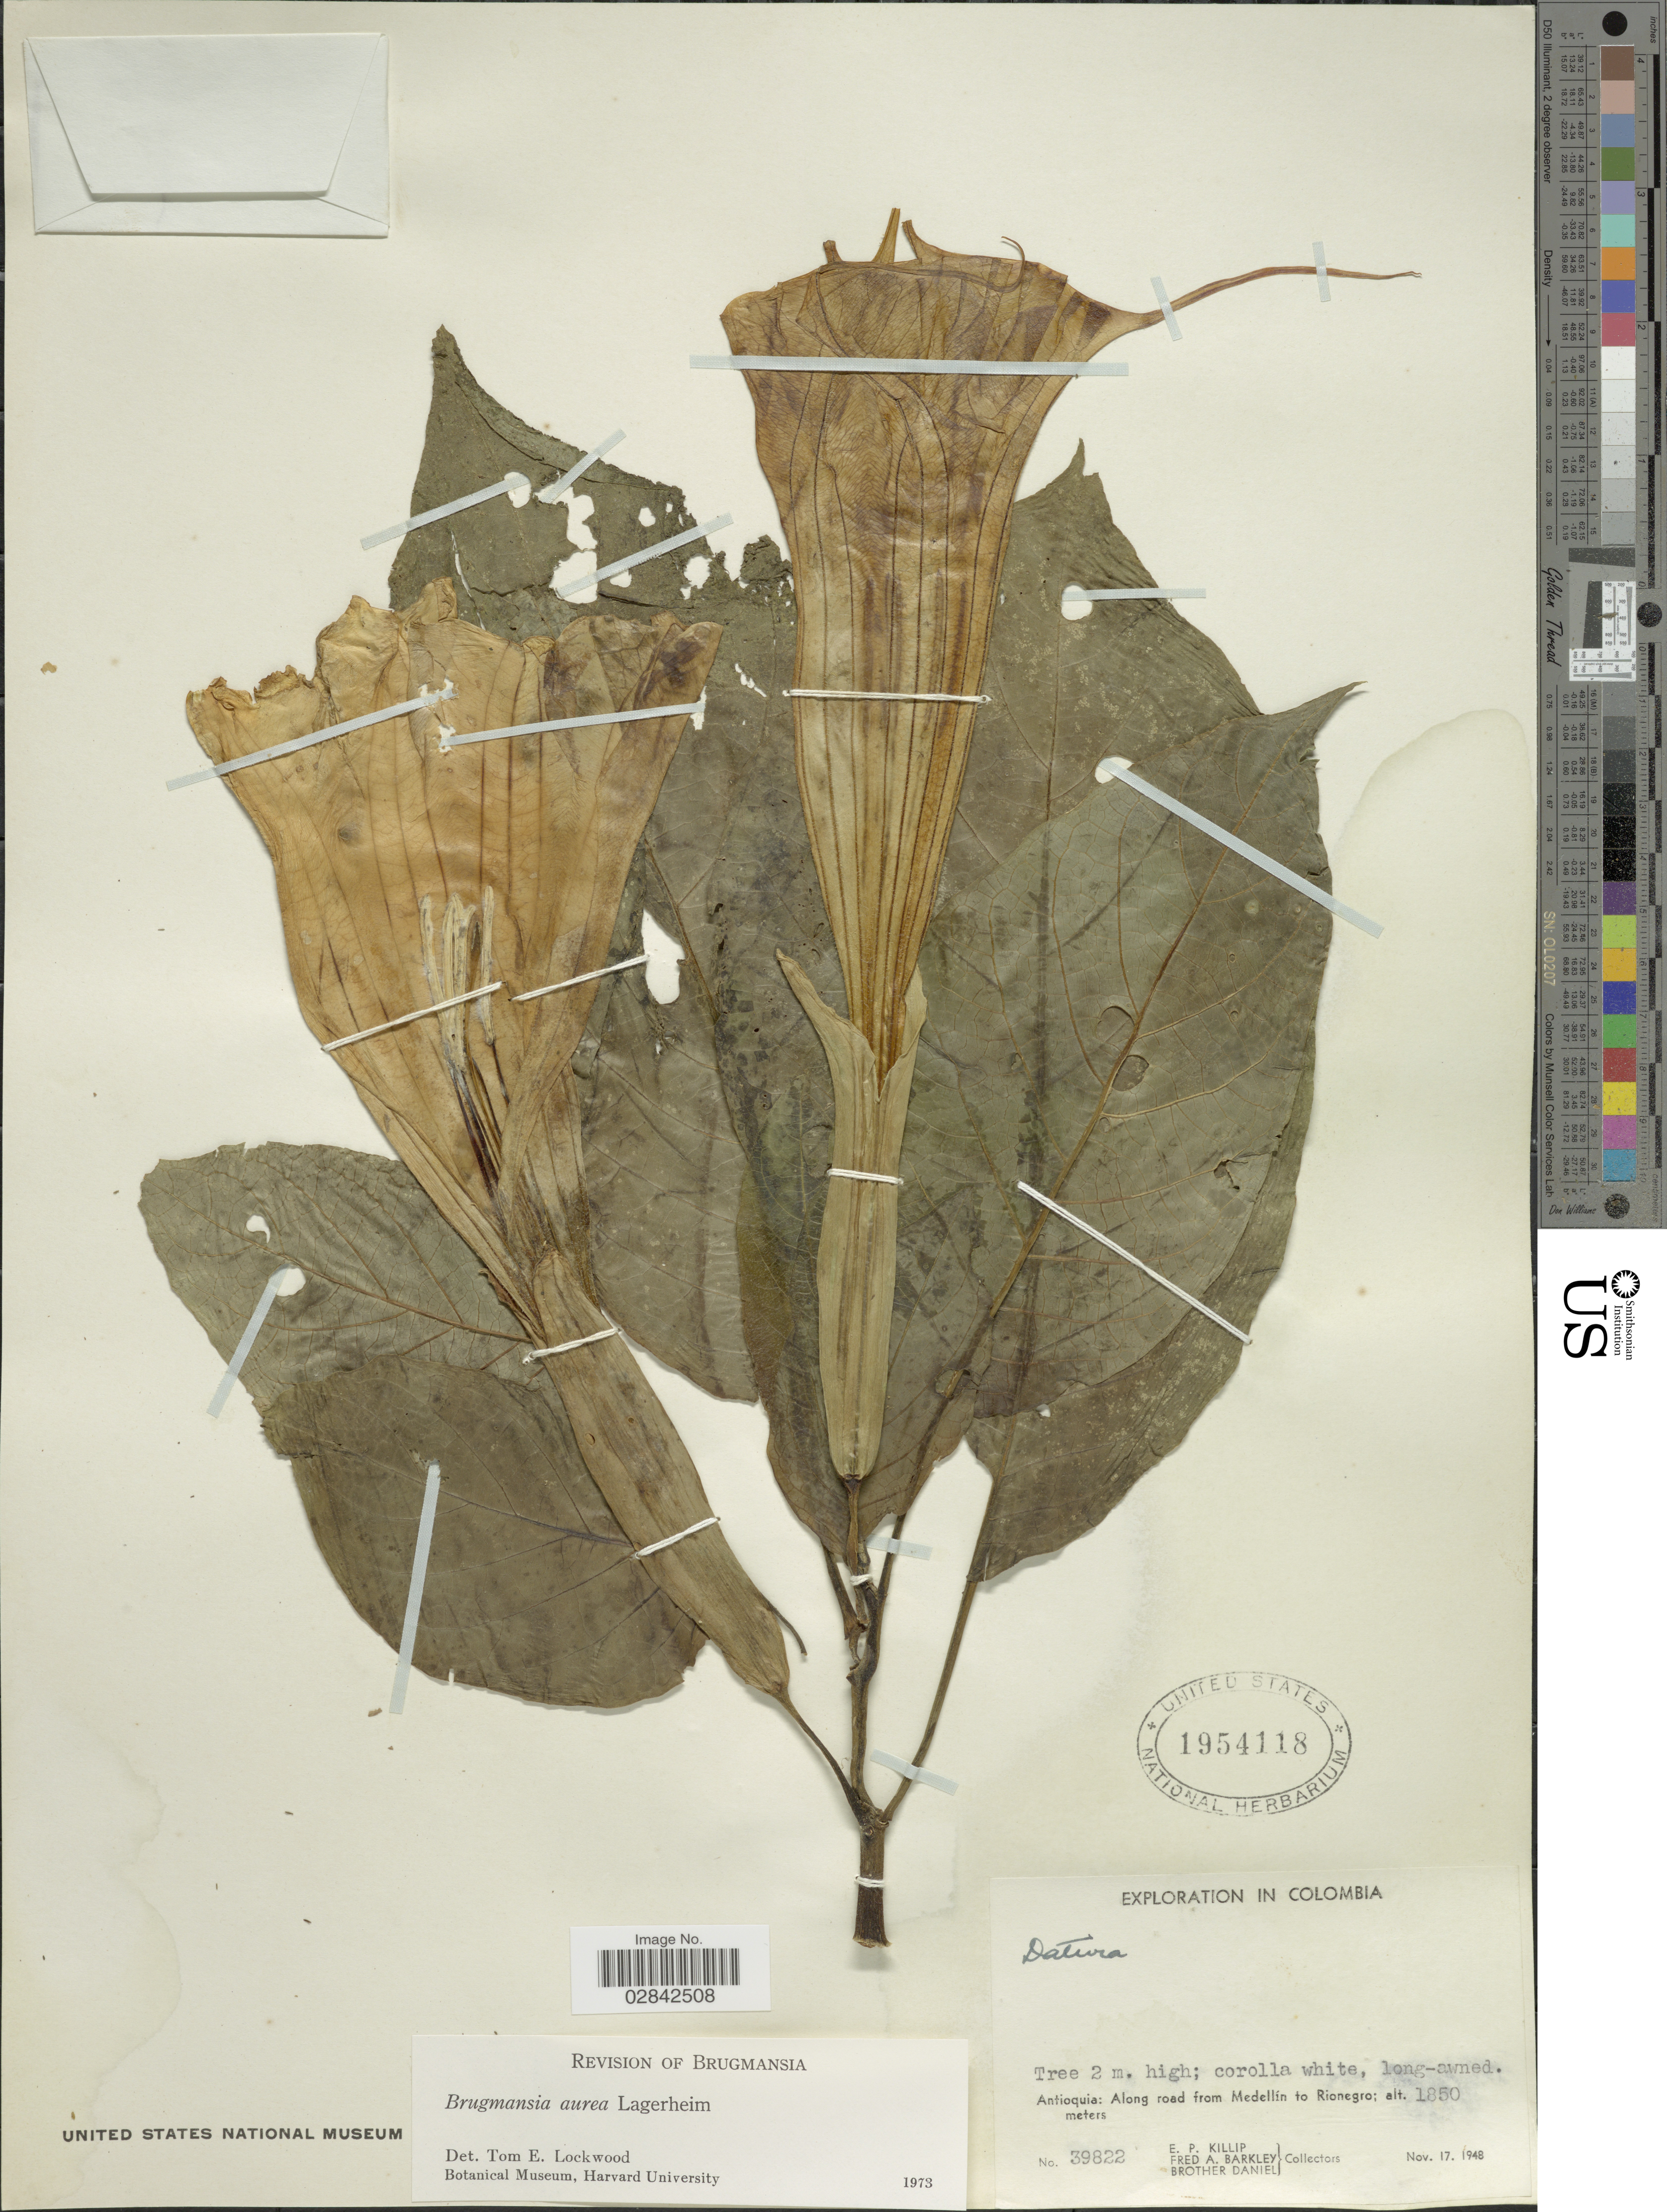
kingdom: Plantae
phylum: Tracheophyta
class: Magnoliopsida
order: Solanales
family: Solanaceae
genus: Brugmansia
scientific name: Brugmansia aurea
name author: Lagerh.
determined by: Lockwood, T. E.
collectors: E. P. Killip, F. A. Barkley & Bro. Daniel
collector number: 39822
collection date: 1948-11-17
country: Colombia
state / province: Antioquia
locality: Along road from Medellín to Rionegro.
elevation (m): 1850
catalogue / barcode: US 1954118